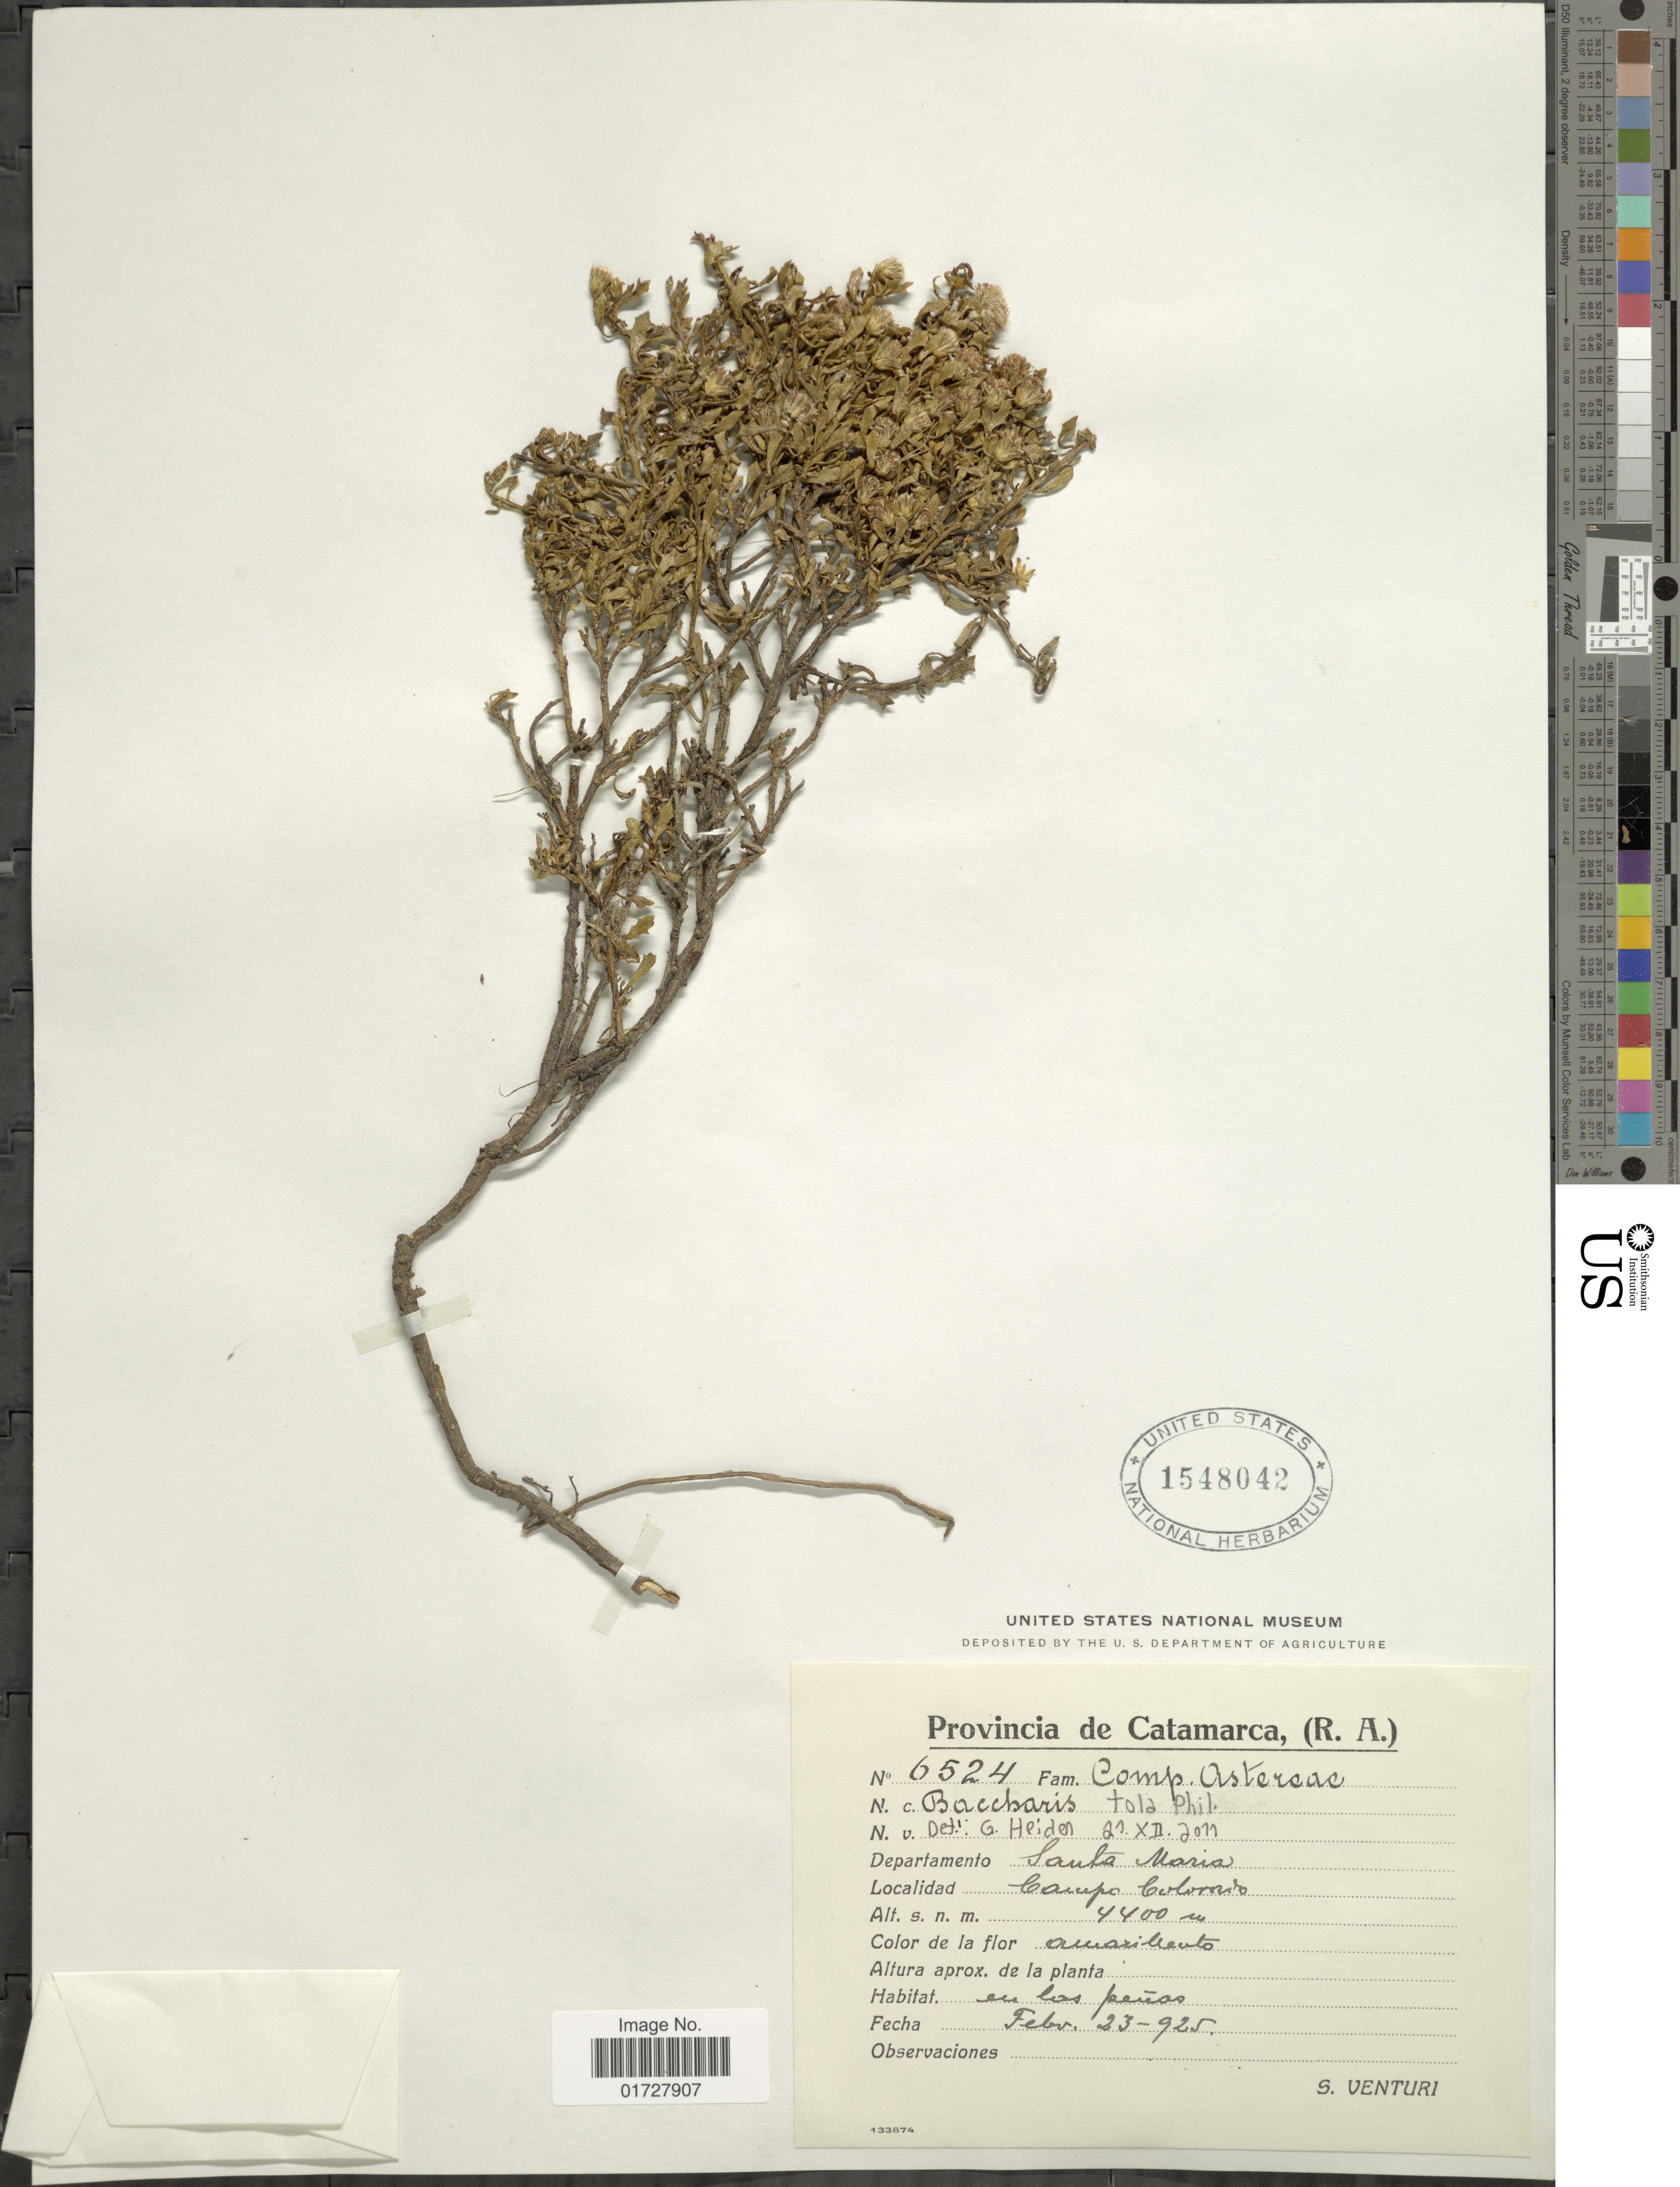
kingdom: Plantae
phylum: Tracheophyta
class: Magnoliopsida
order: Asterales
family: Asteraceae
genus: Baccharis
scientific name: Baccharis tola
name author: Phil.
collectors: S. Venturi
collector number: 6524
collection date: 1925-02-23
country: Argentina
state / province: Catamarca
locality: Departamento Santa Maria, Campo Colorado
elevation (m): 4400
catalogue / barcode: US 1548042